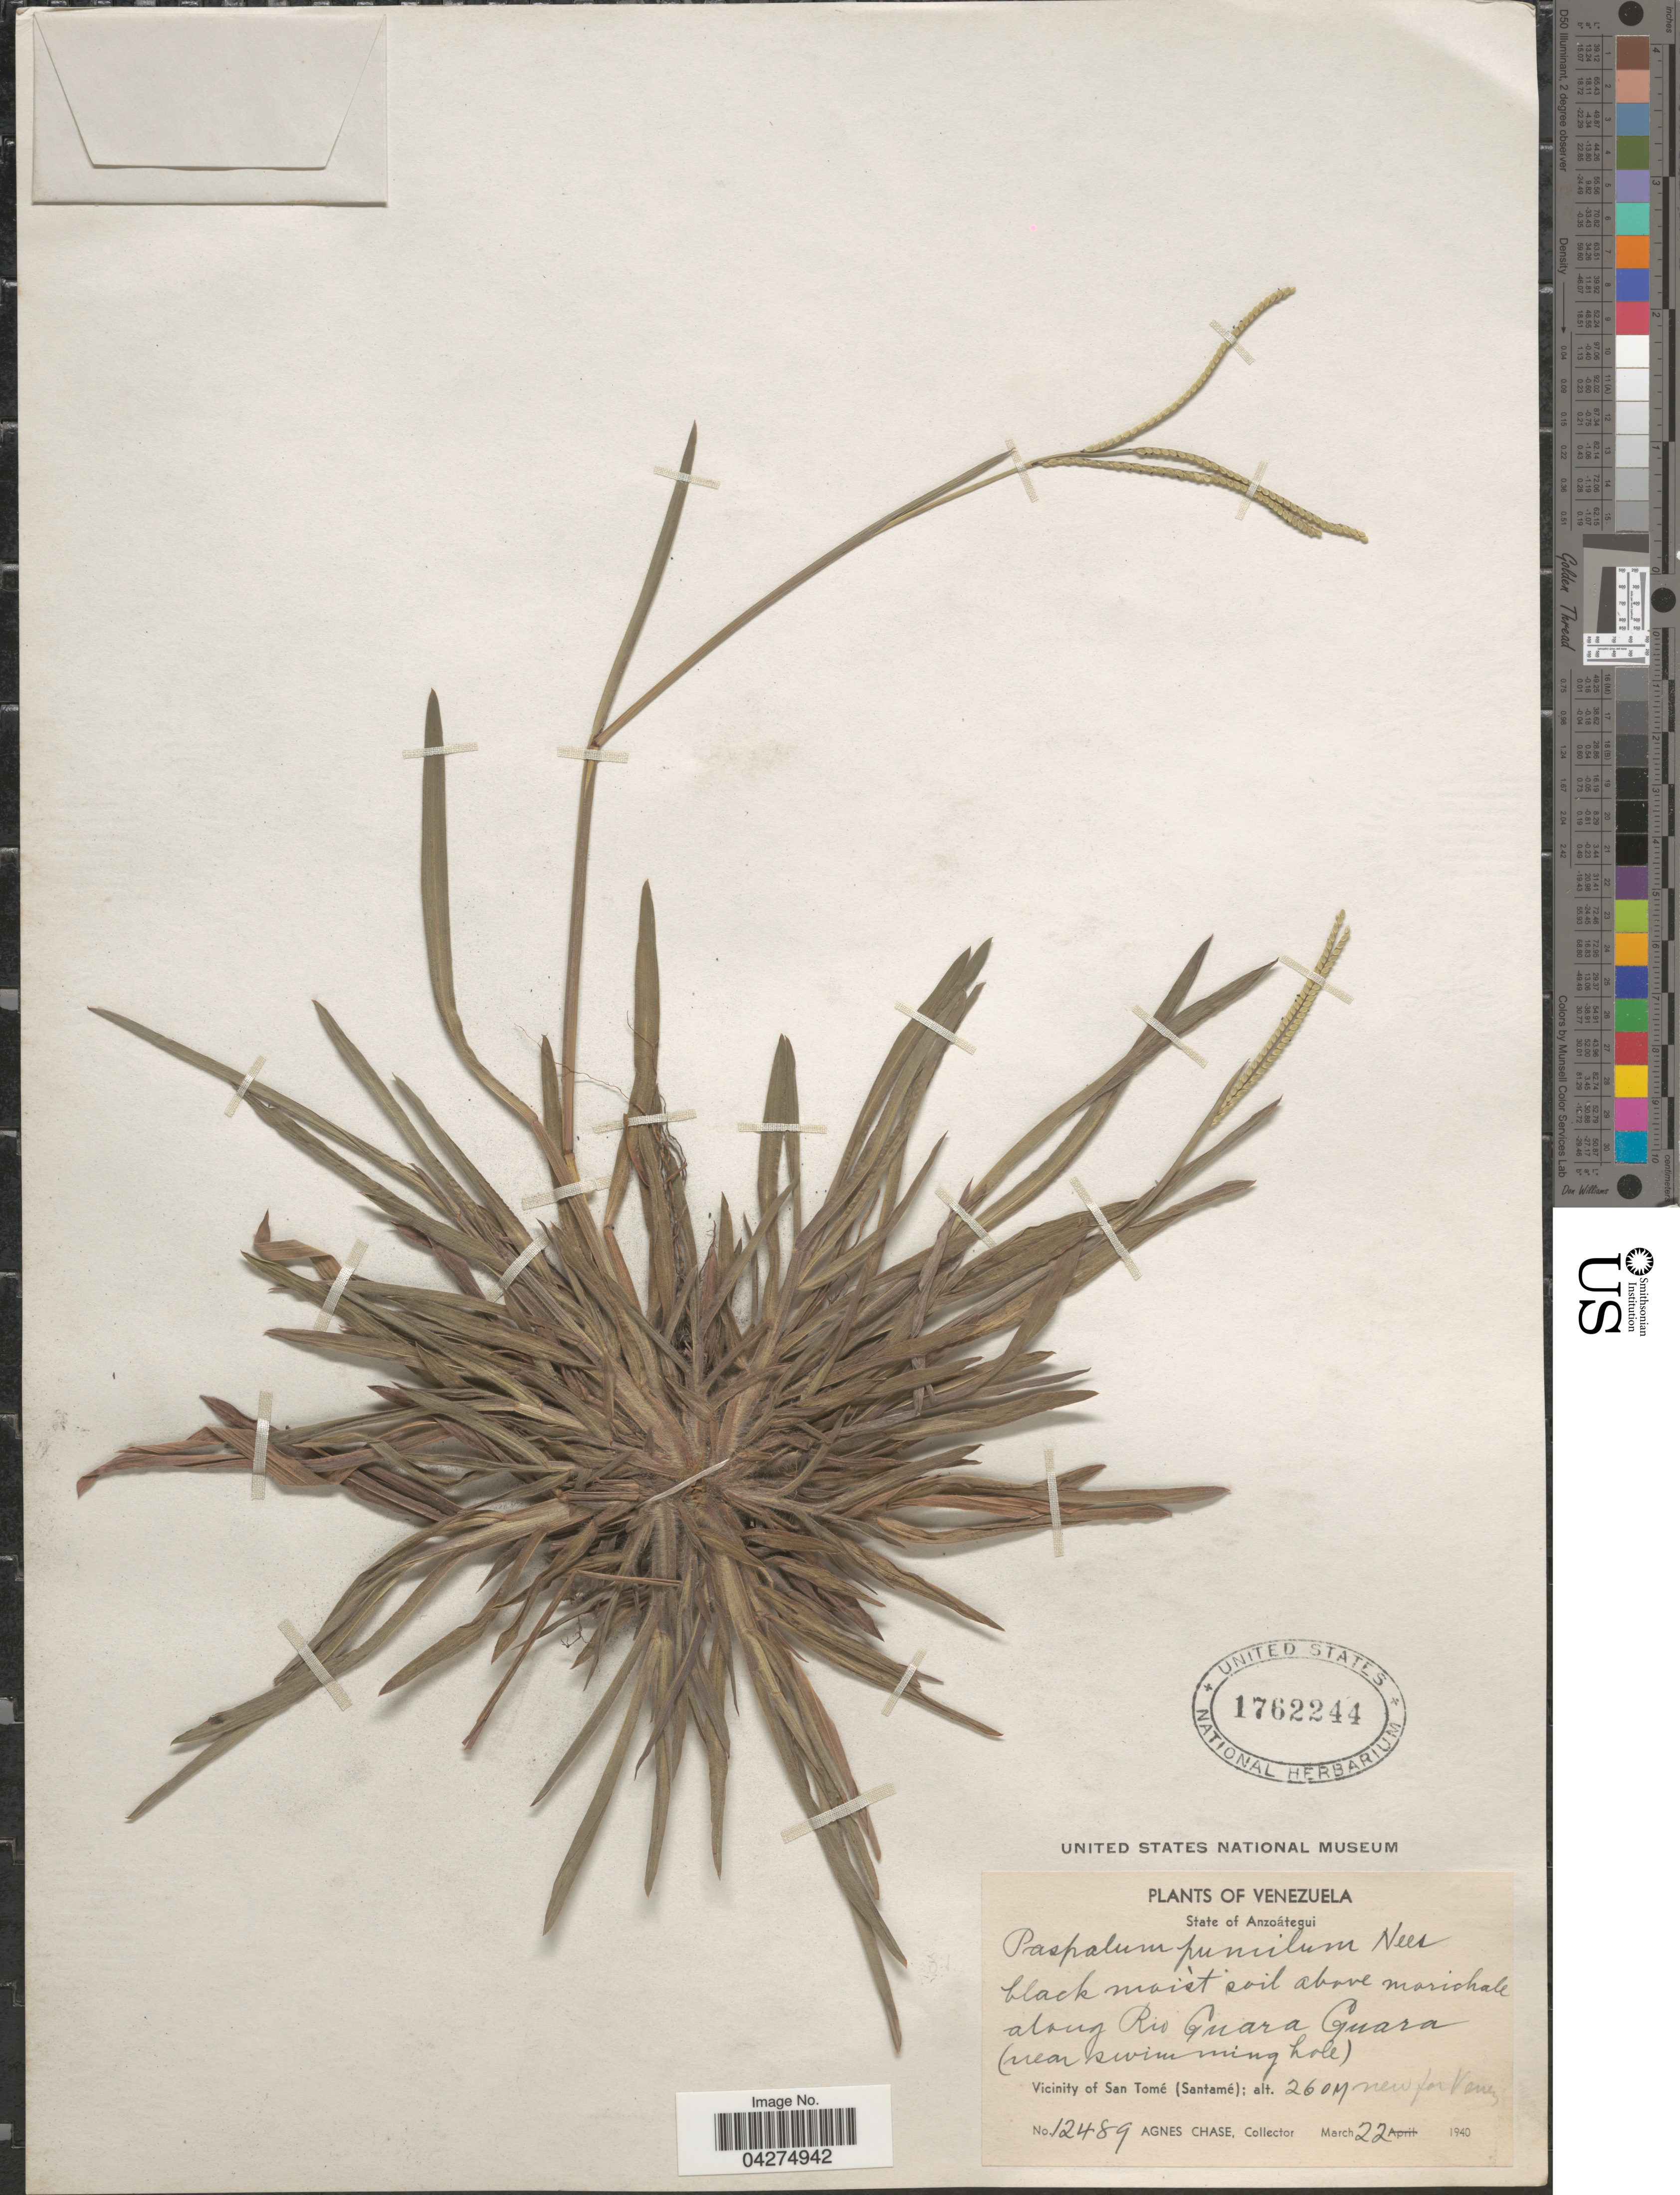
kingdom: Plantae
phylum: Tracheophyta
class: Liliopsida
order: Poales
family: Poaceae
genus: Paspalum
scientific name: Paspalum pumilum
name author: Nees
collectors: A. Chase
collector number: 12489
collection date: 1940-03-22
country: Venezuela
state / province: Anzoategui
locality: Above morichall along Rio Guara Guara (near swimming hole). Vicinity of San Tomé (Santamé).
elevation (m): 260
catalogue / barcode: US 1762244